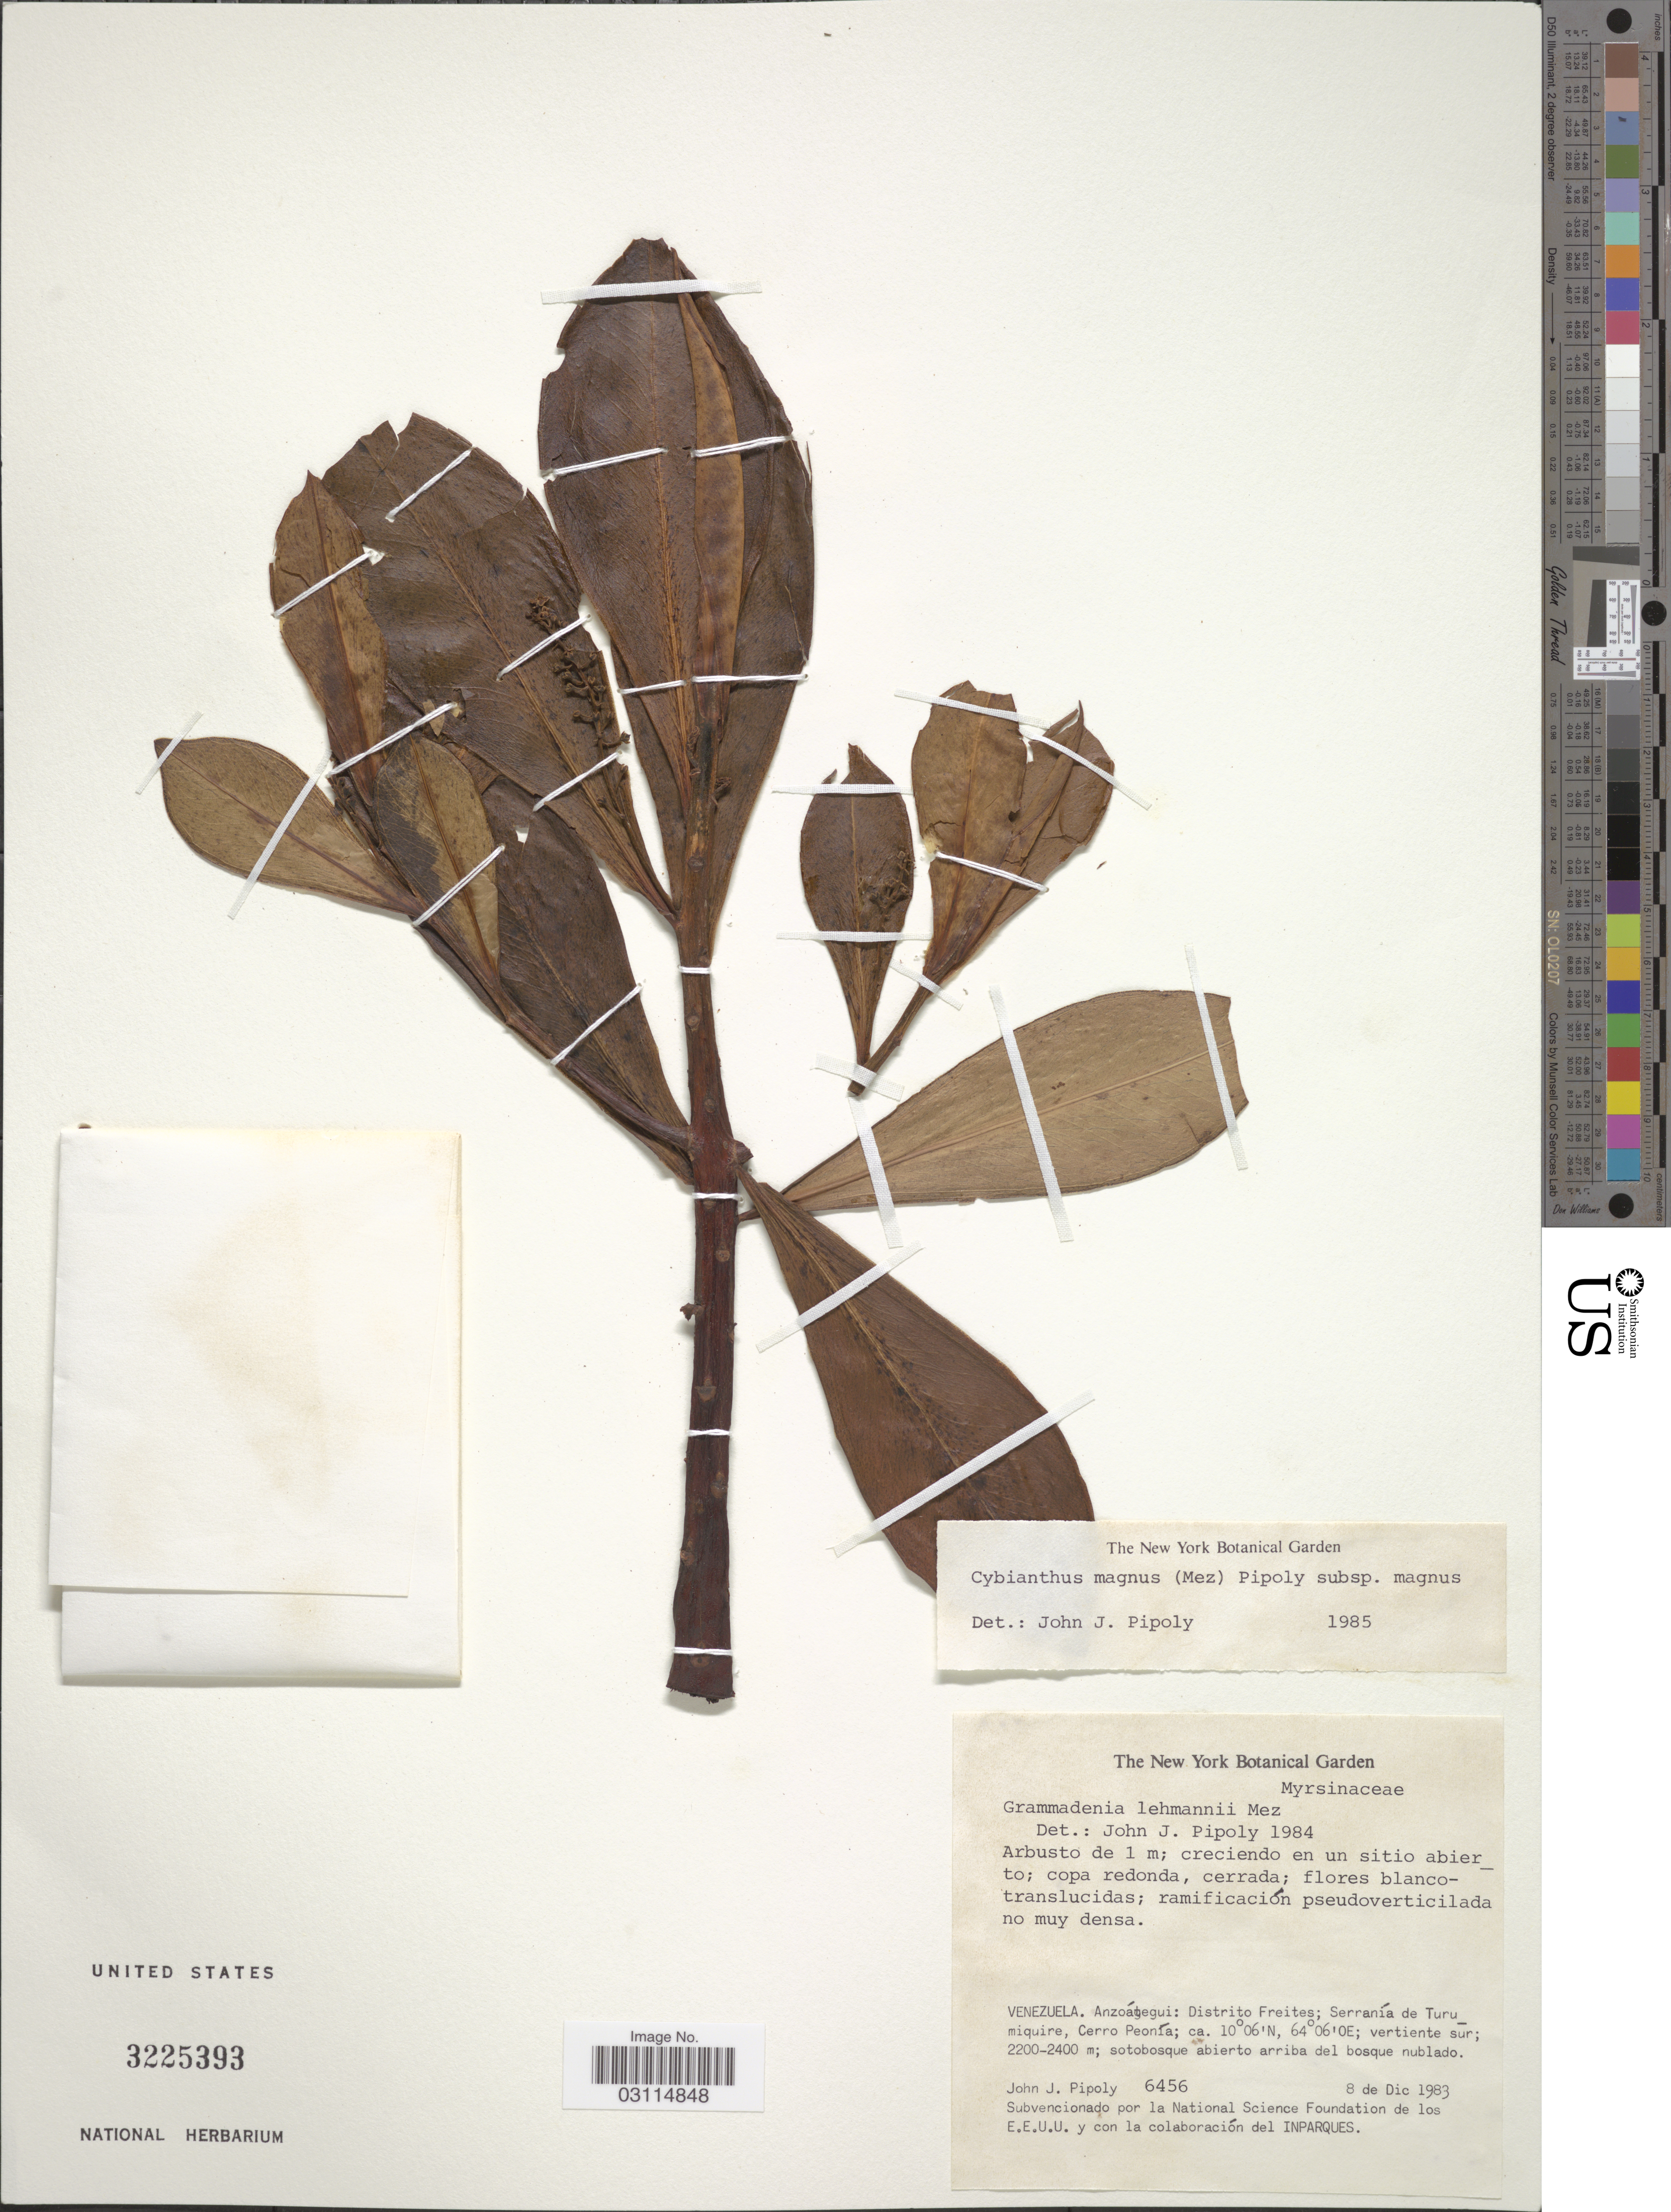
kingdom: Plantae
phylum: Tracheophyta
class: Magnoliopsida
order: Ericales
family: Primulaceae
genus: Cybianthus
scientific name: Cybianthus magnus subsp. magnus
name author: (Mez) Pipoly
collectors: J. J. Pipoly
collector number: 6456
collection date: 1983-12-08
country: Venezuela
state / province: Anzoategui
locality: Distrito Freites; Serranía de Turumiquire, Cerro Peonía.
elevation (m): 2200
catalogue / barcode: US 3225393